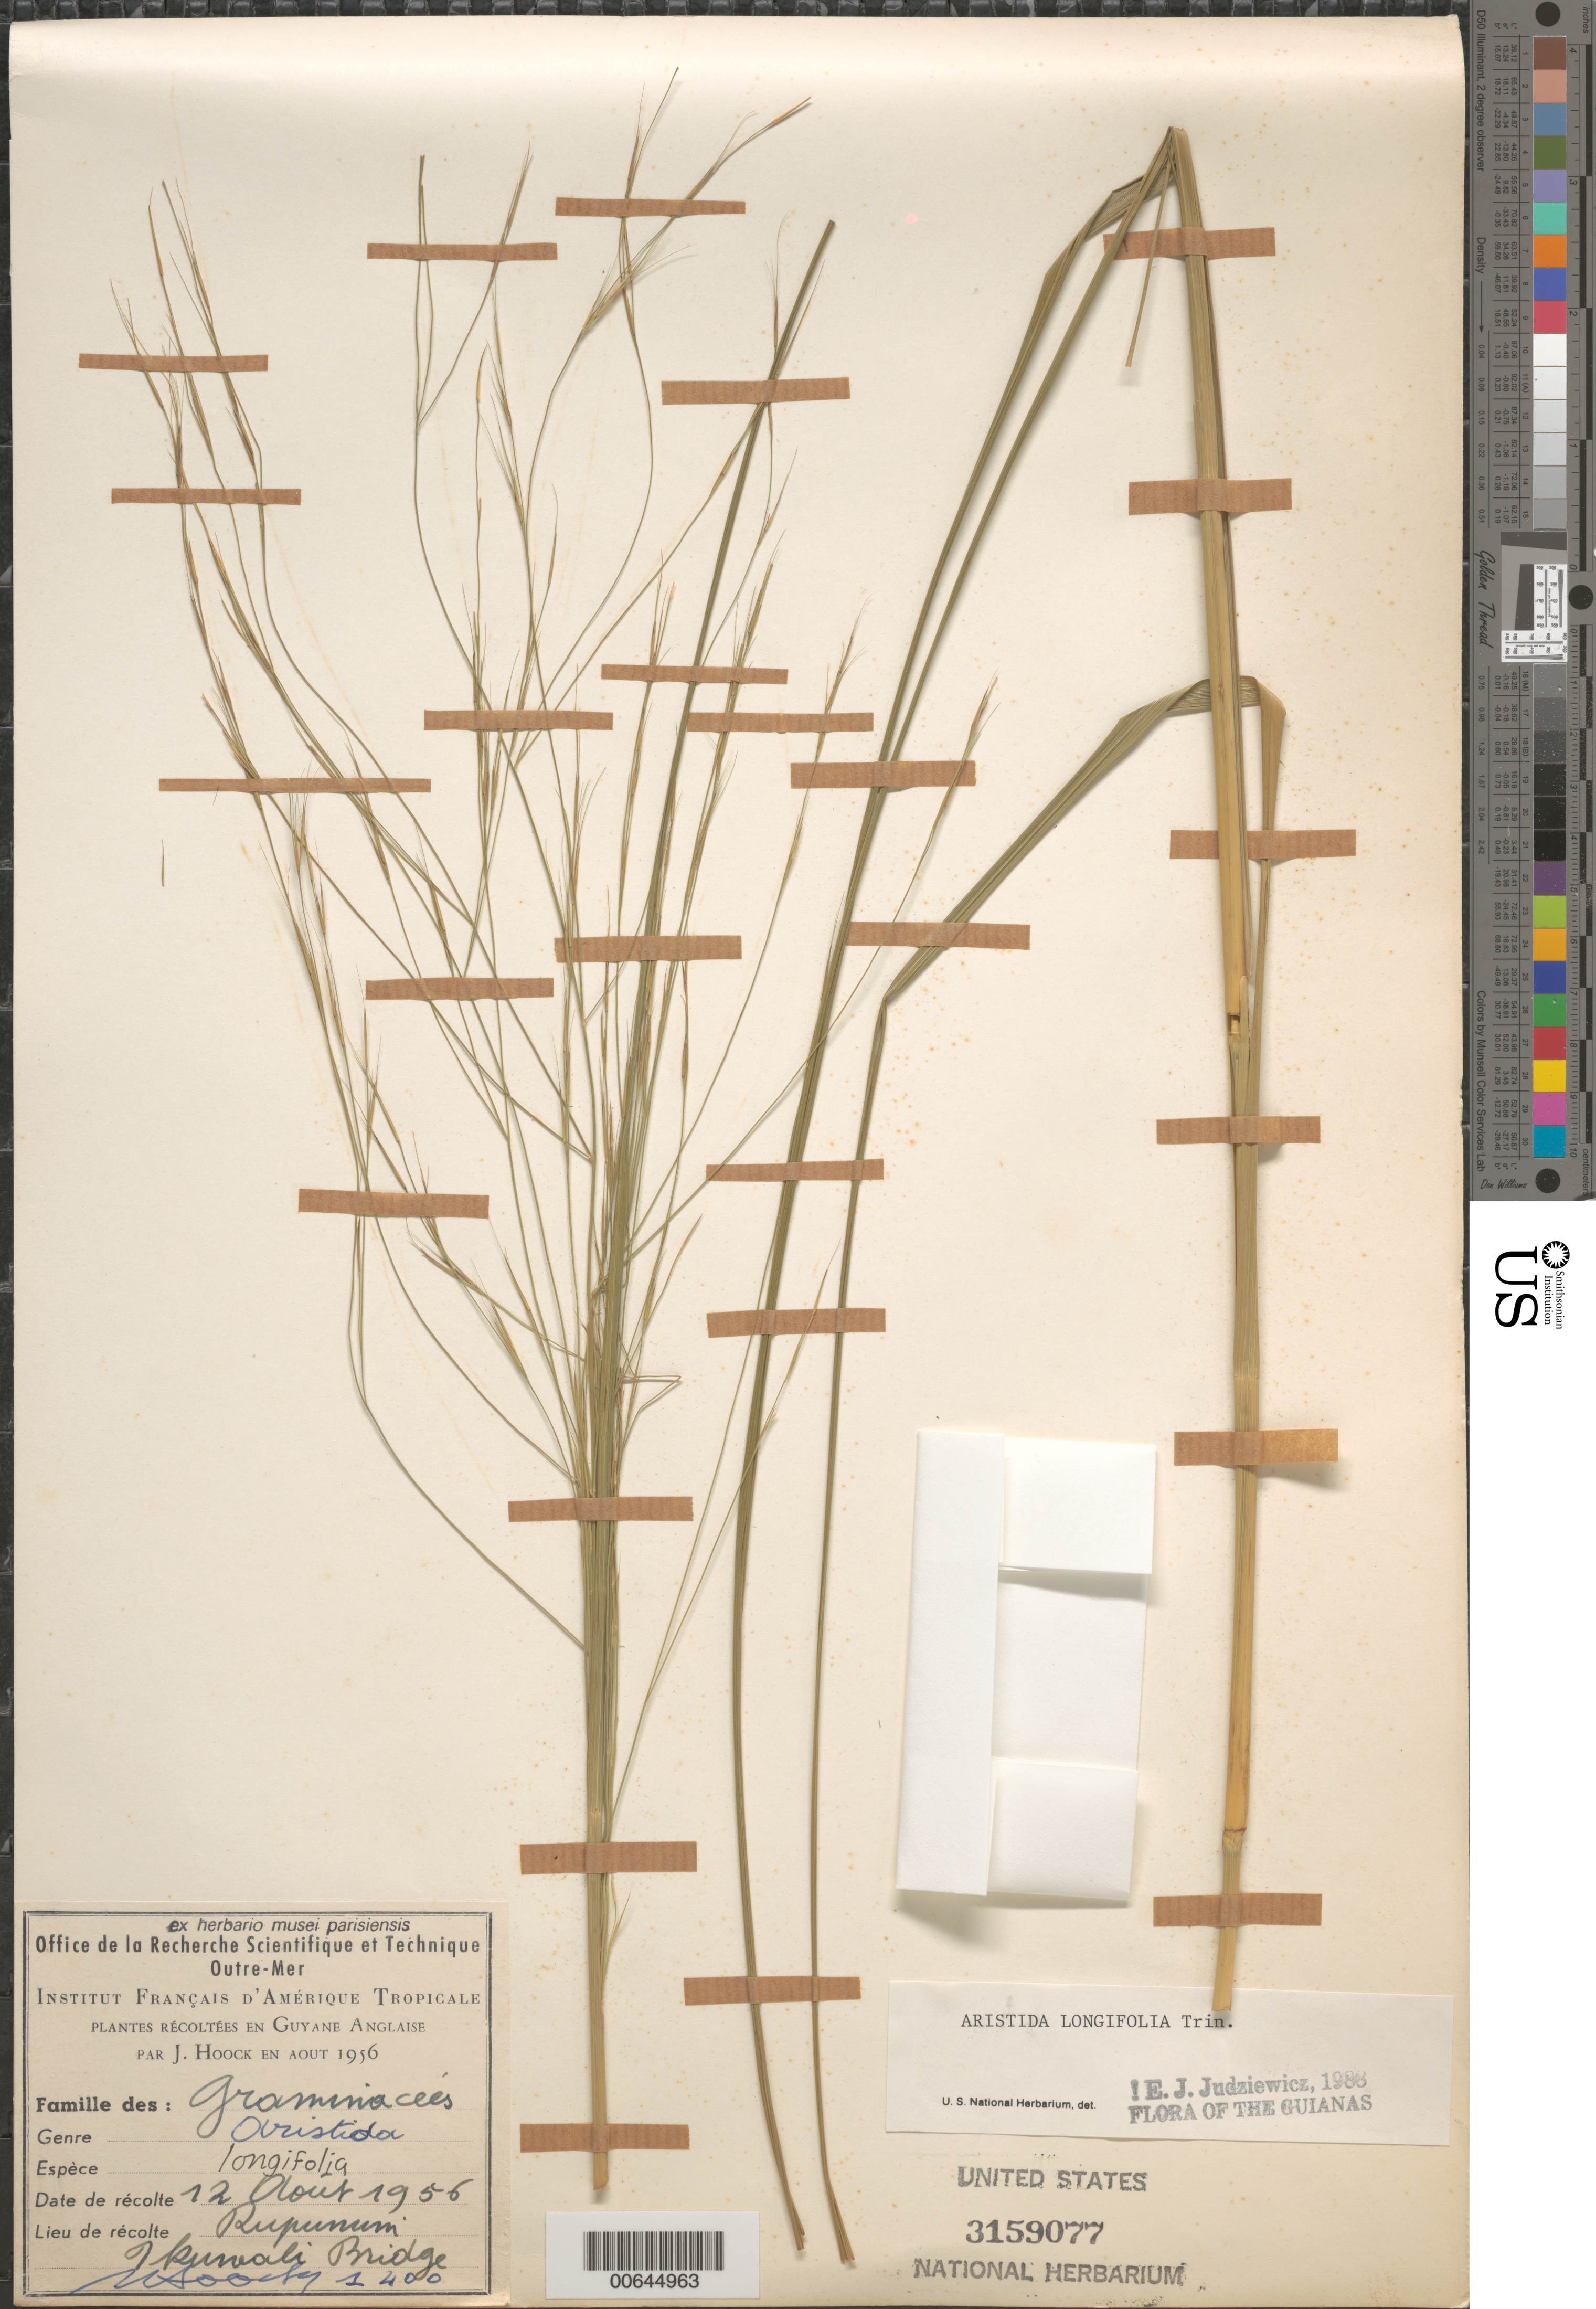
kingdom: Plantae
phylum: Tracheophyta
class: Liliopsida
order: Poales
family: Poaceae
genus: Aristida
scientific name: Aristida longifolia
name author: Trin.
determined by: Judziewicz, E. J.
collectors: J. Hoock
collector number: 1400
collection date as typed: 12-Aug-56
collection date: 1956-08-12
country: Guyana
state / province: U. Takutu-U. Essequibo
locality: Rupununi, Kuwali Bridge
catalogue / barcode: US 3159077